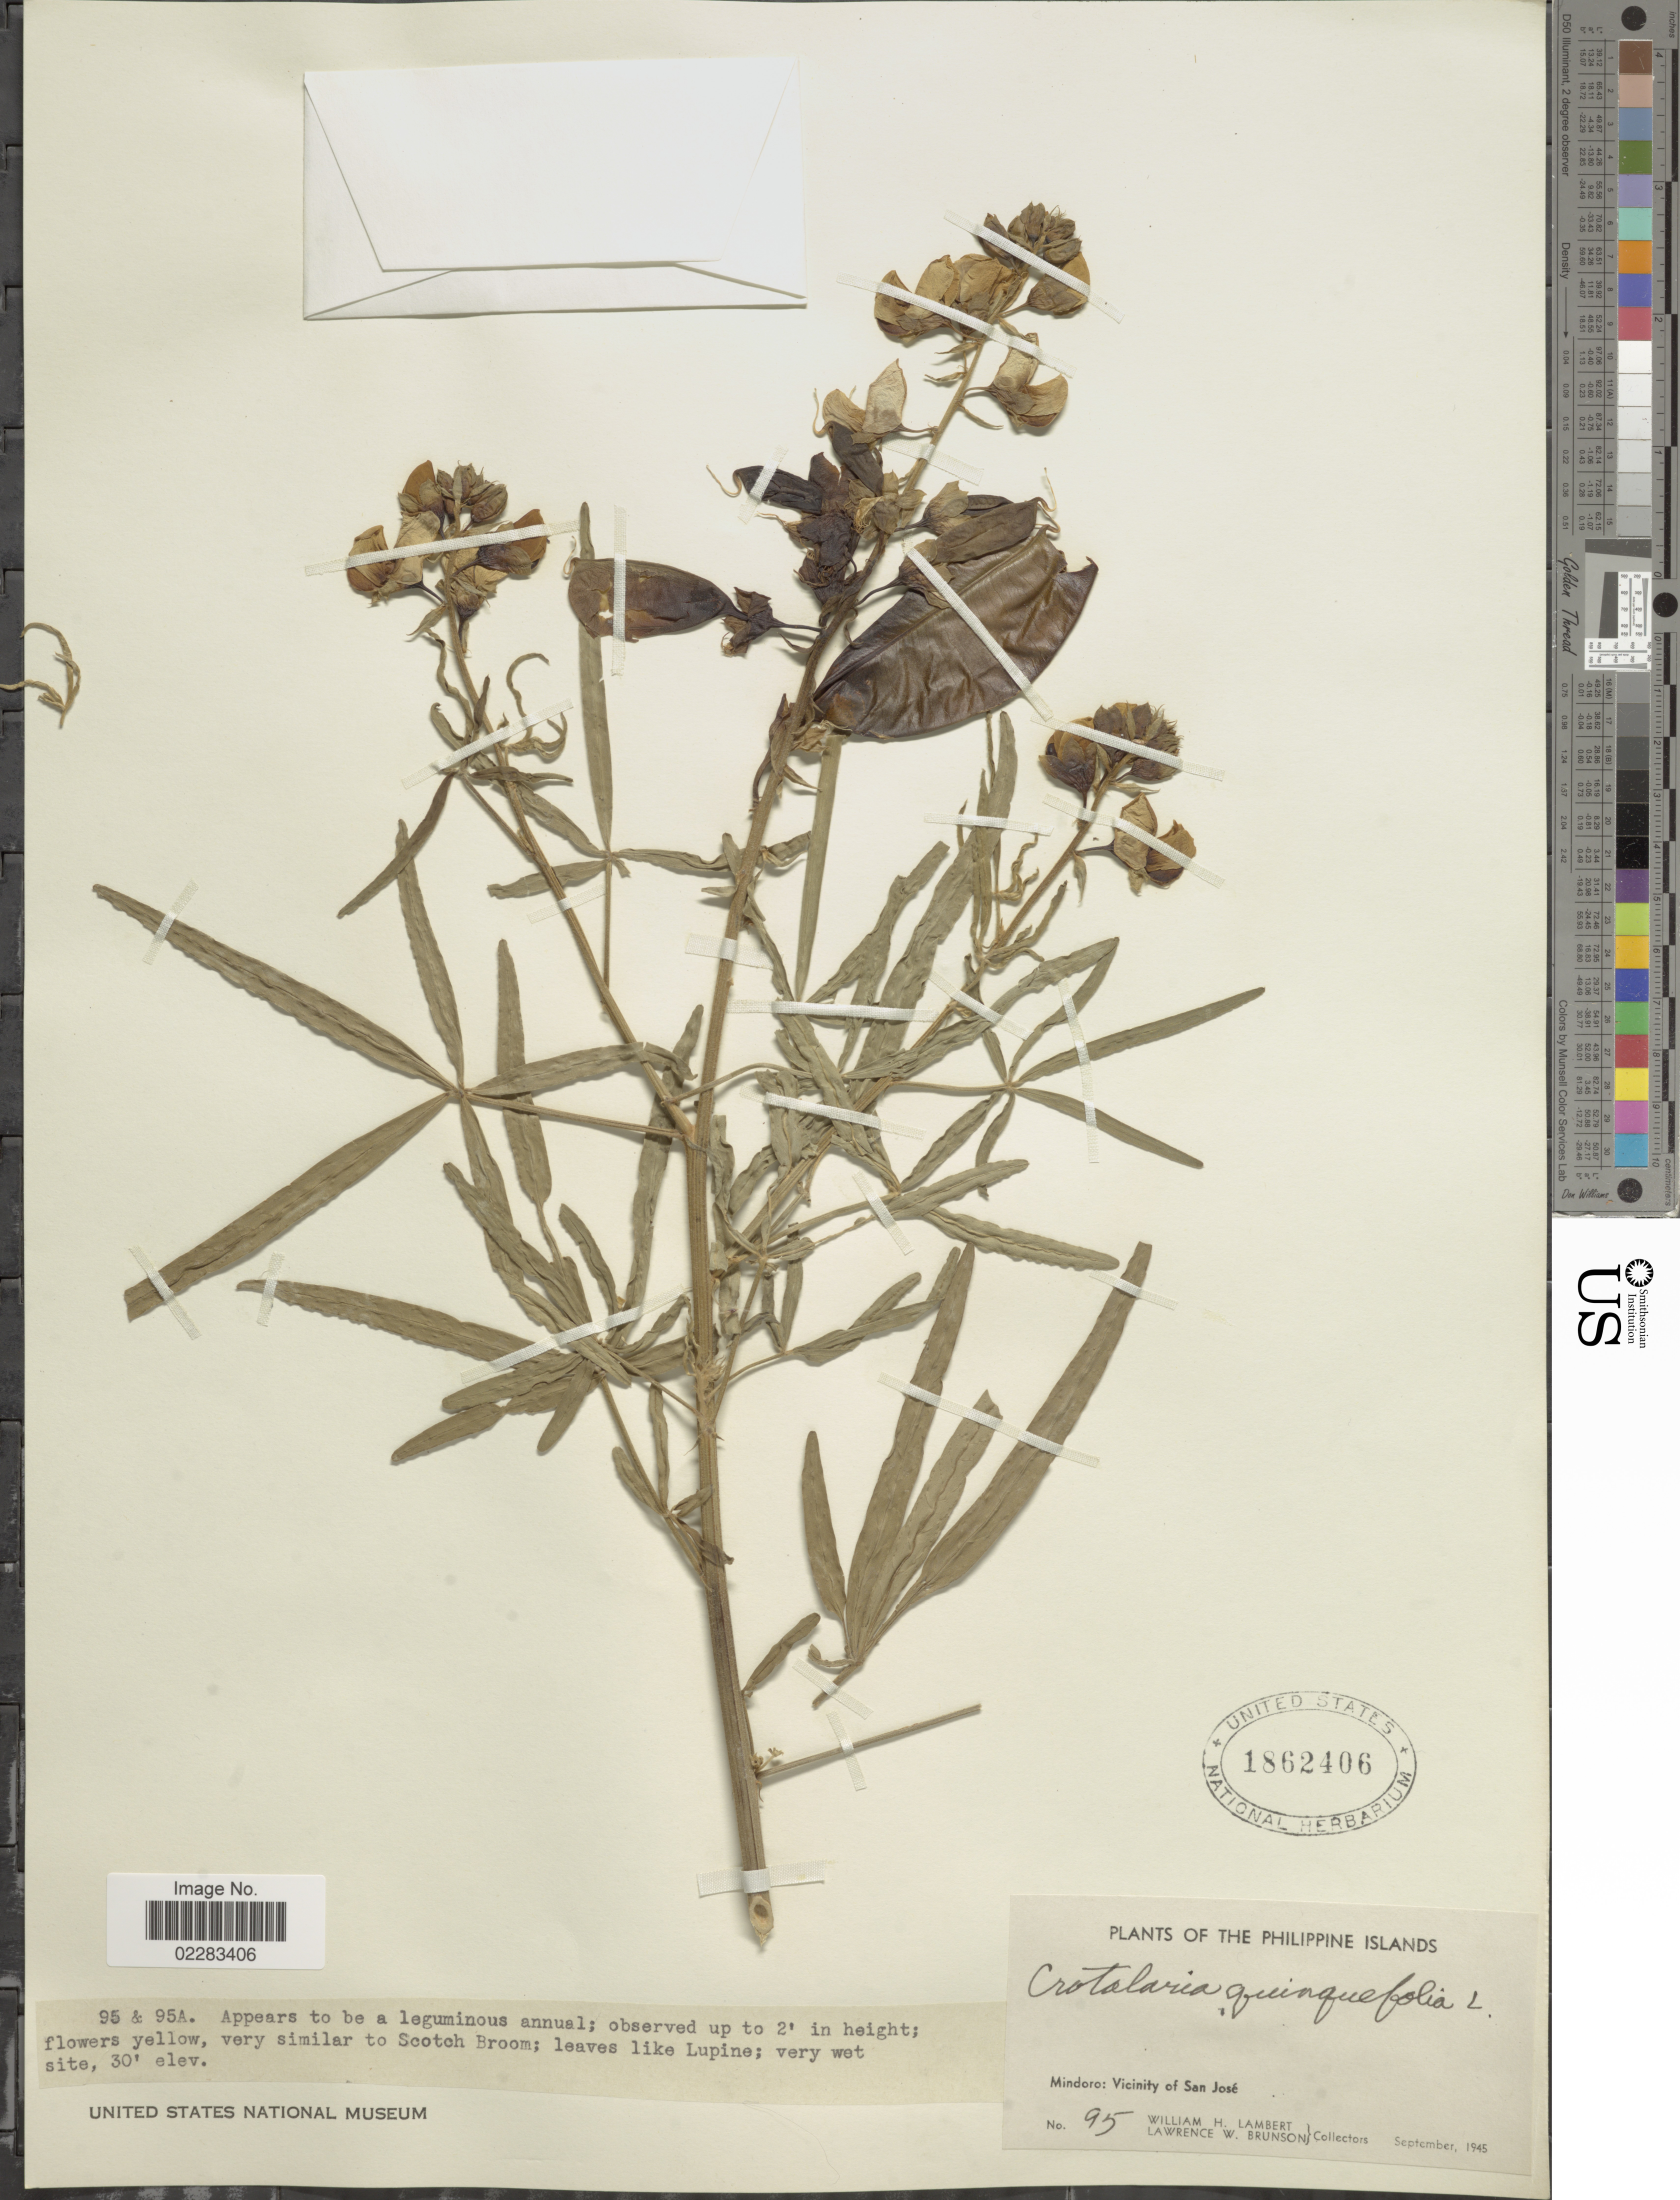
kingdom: Plantae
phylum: Tracheophyta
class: Magnoliopsida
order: Fabales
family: Fabaceae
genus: Crotalaria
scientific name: Crotalaria quinquefolia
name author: L.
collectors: W. Lambert & L. Brunson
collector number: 95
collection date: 1945-09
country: Philippines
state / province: Mimaropa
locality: The Philippine Islands, Mindoro: Vicinity of San José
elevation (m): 9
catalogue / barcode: US 1862406